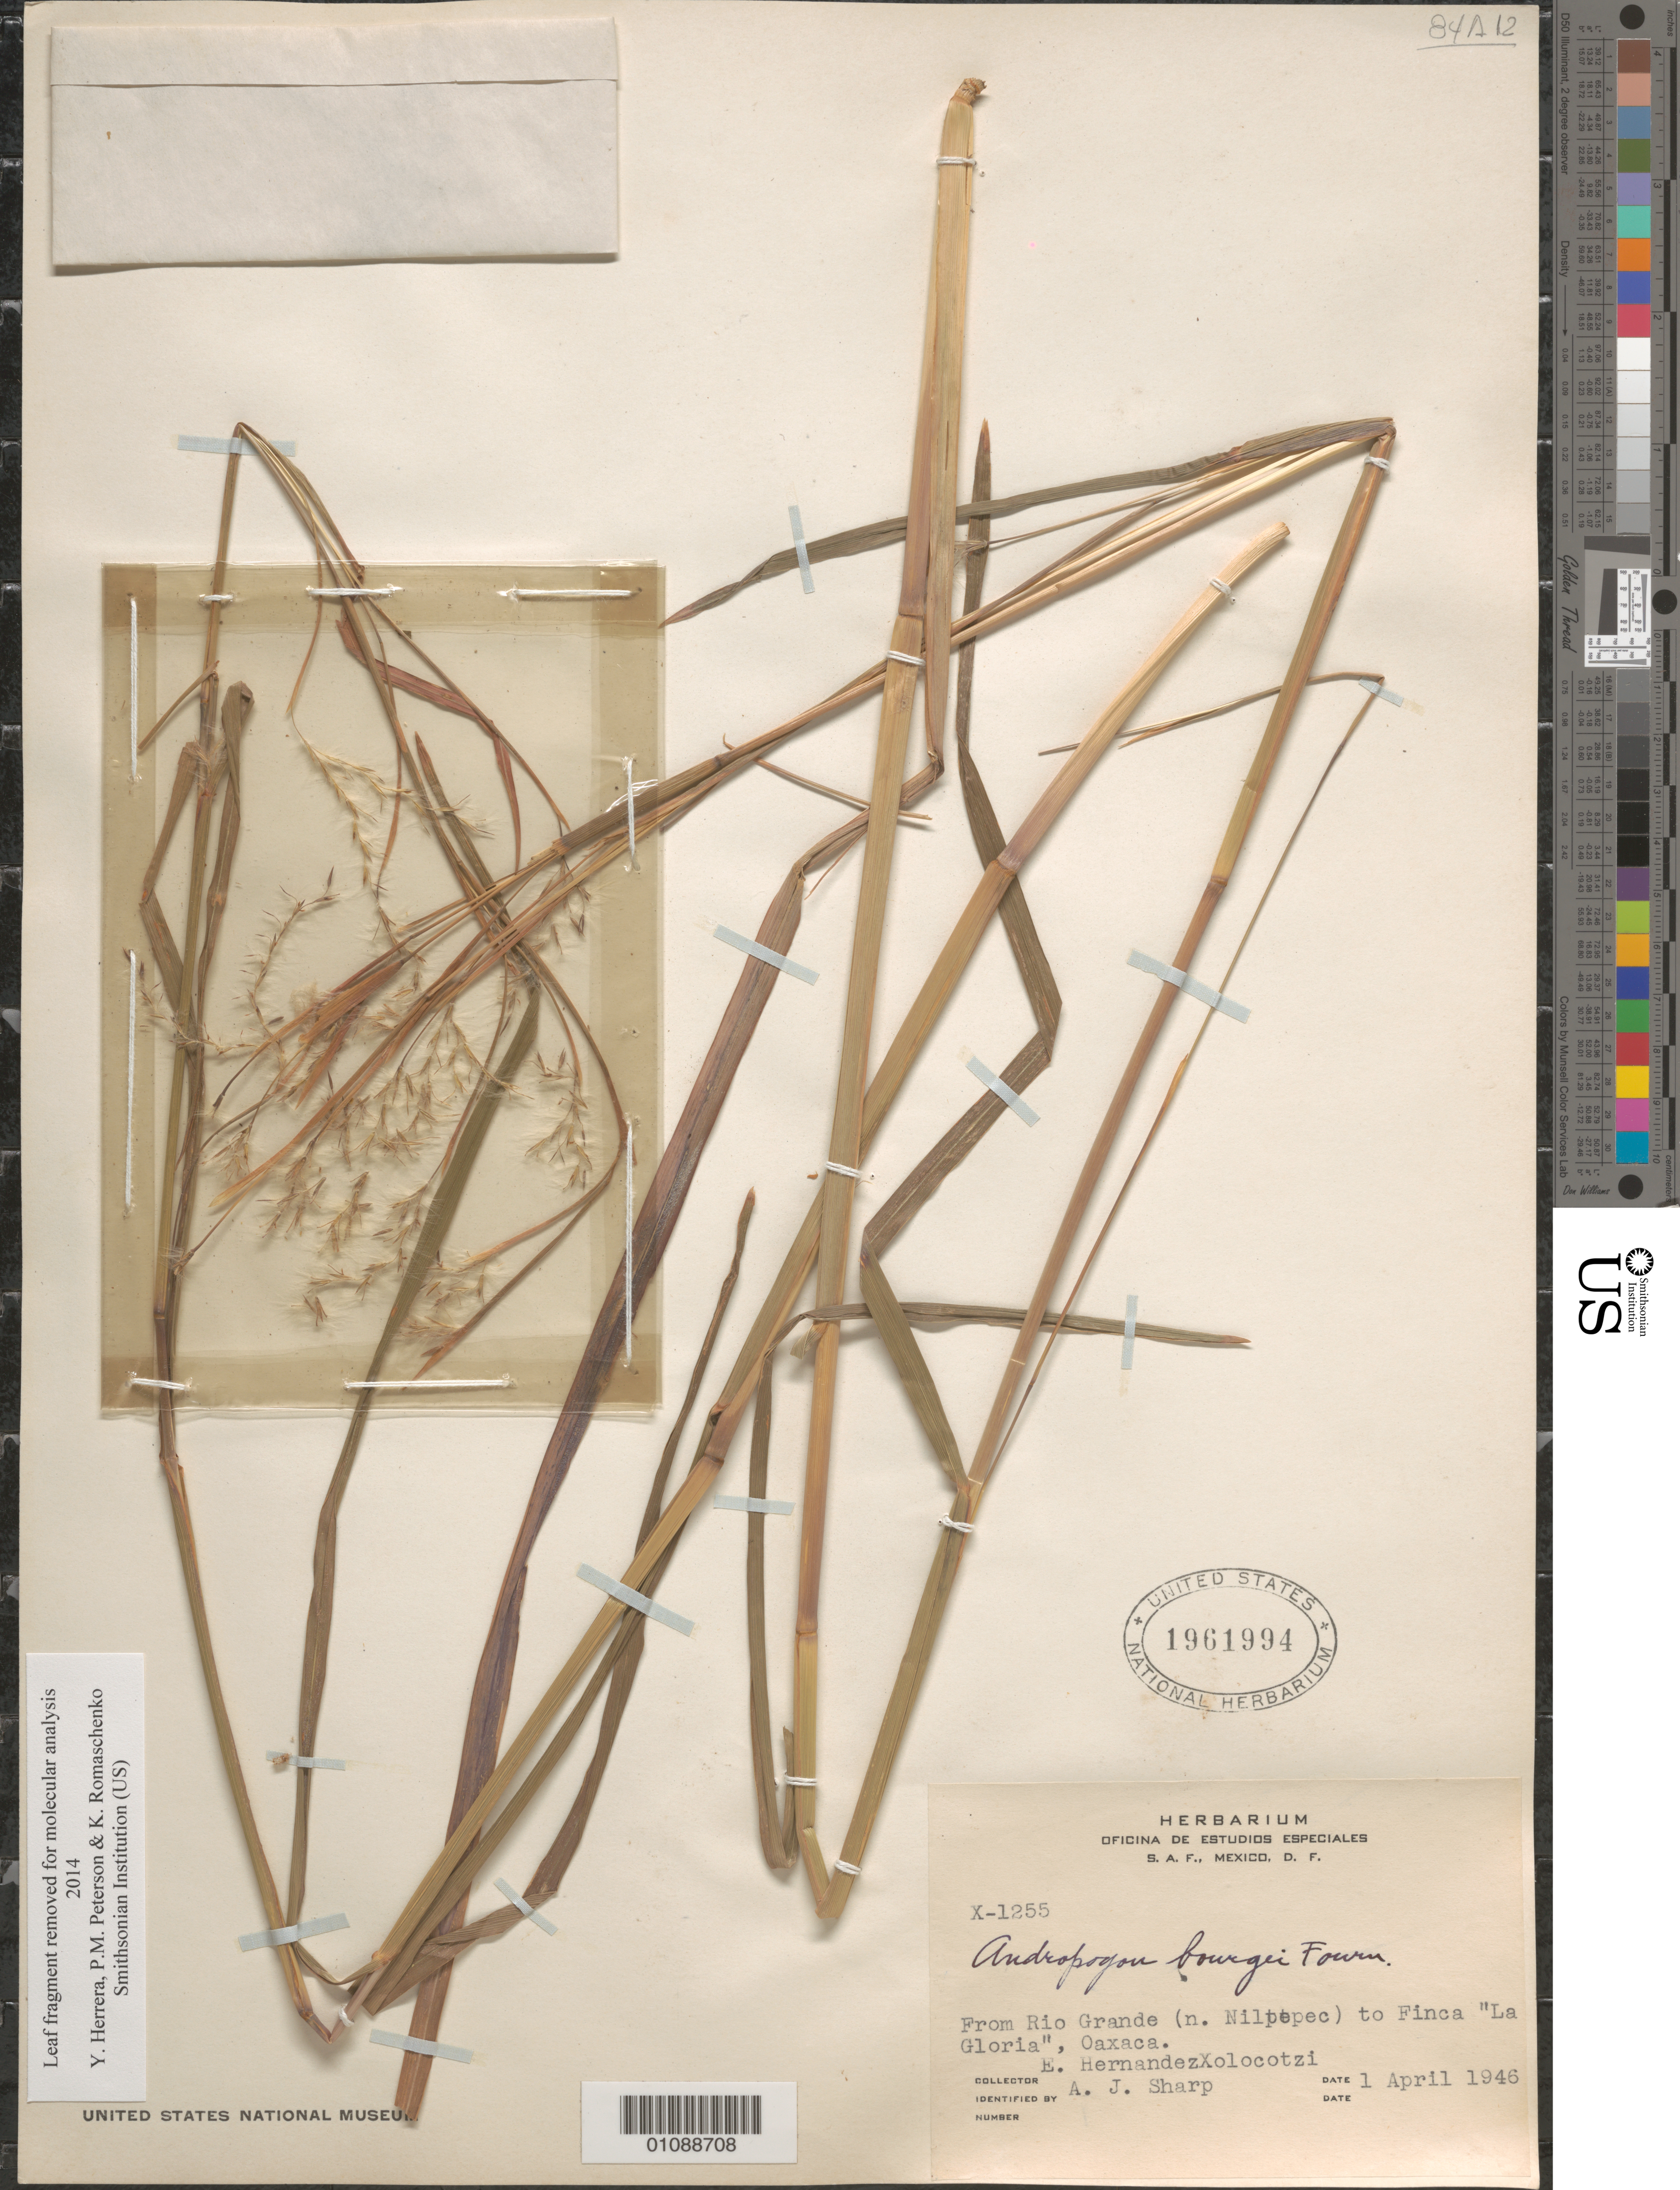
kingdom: Plantae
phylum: Tracheophyta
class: Liliopsida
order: Poales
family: Poaceae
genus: Andropogon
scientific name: Andropogon bourgaei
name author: Hack.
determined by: Sharp, A. J.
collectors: E. I. Hernández-X.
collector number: X-1255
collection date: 1946-04-01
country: Mexico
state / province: Oaxaca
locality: From Rio Grande (n. Nilpepec) to La Finca "La Gloria".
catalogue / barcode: US 1961994